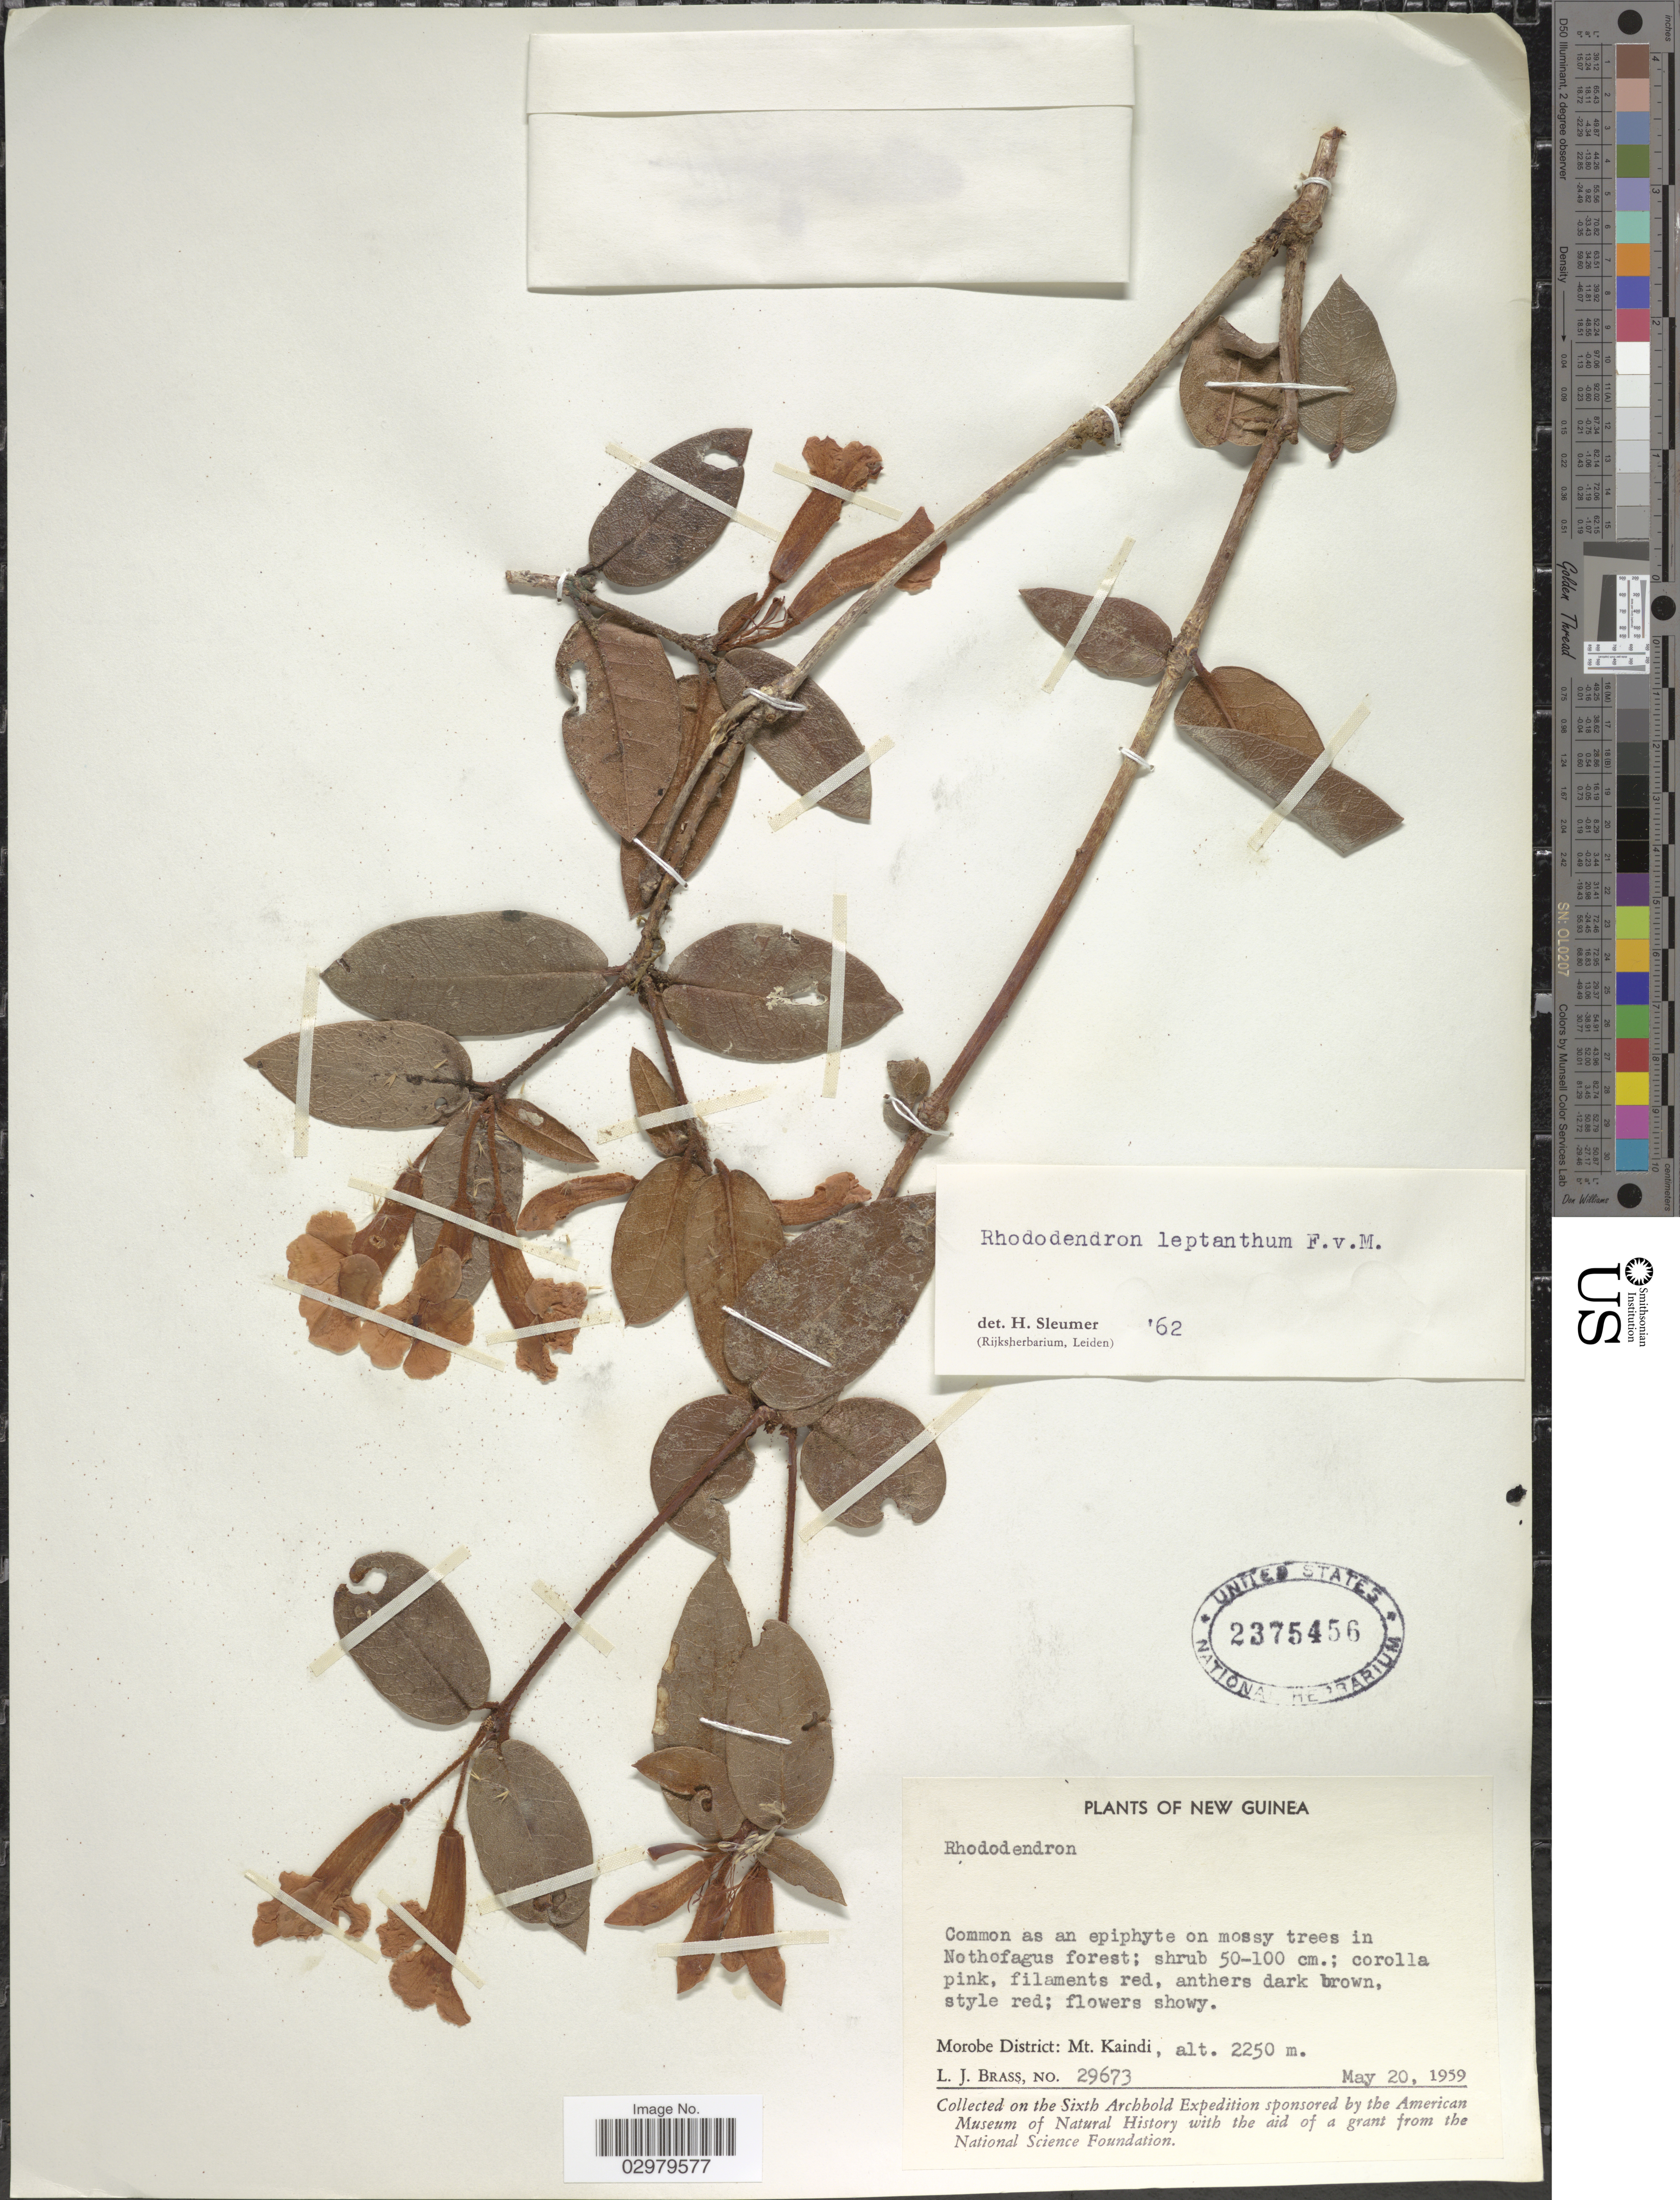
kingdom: Plantae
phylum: Tracheophyta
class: Magnoliopsida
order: Ericales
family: Ericaceae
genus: Rhododendron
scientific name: Rhododendron leptanthum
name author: Hayata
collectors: L. J. Brass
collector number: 29673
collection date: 1959-05-20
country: Papua New Guinea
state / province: Morobe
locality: New Guinea. Morobe District: Mt. Kaindi.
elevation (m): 2250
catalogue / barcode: US 2375456